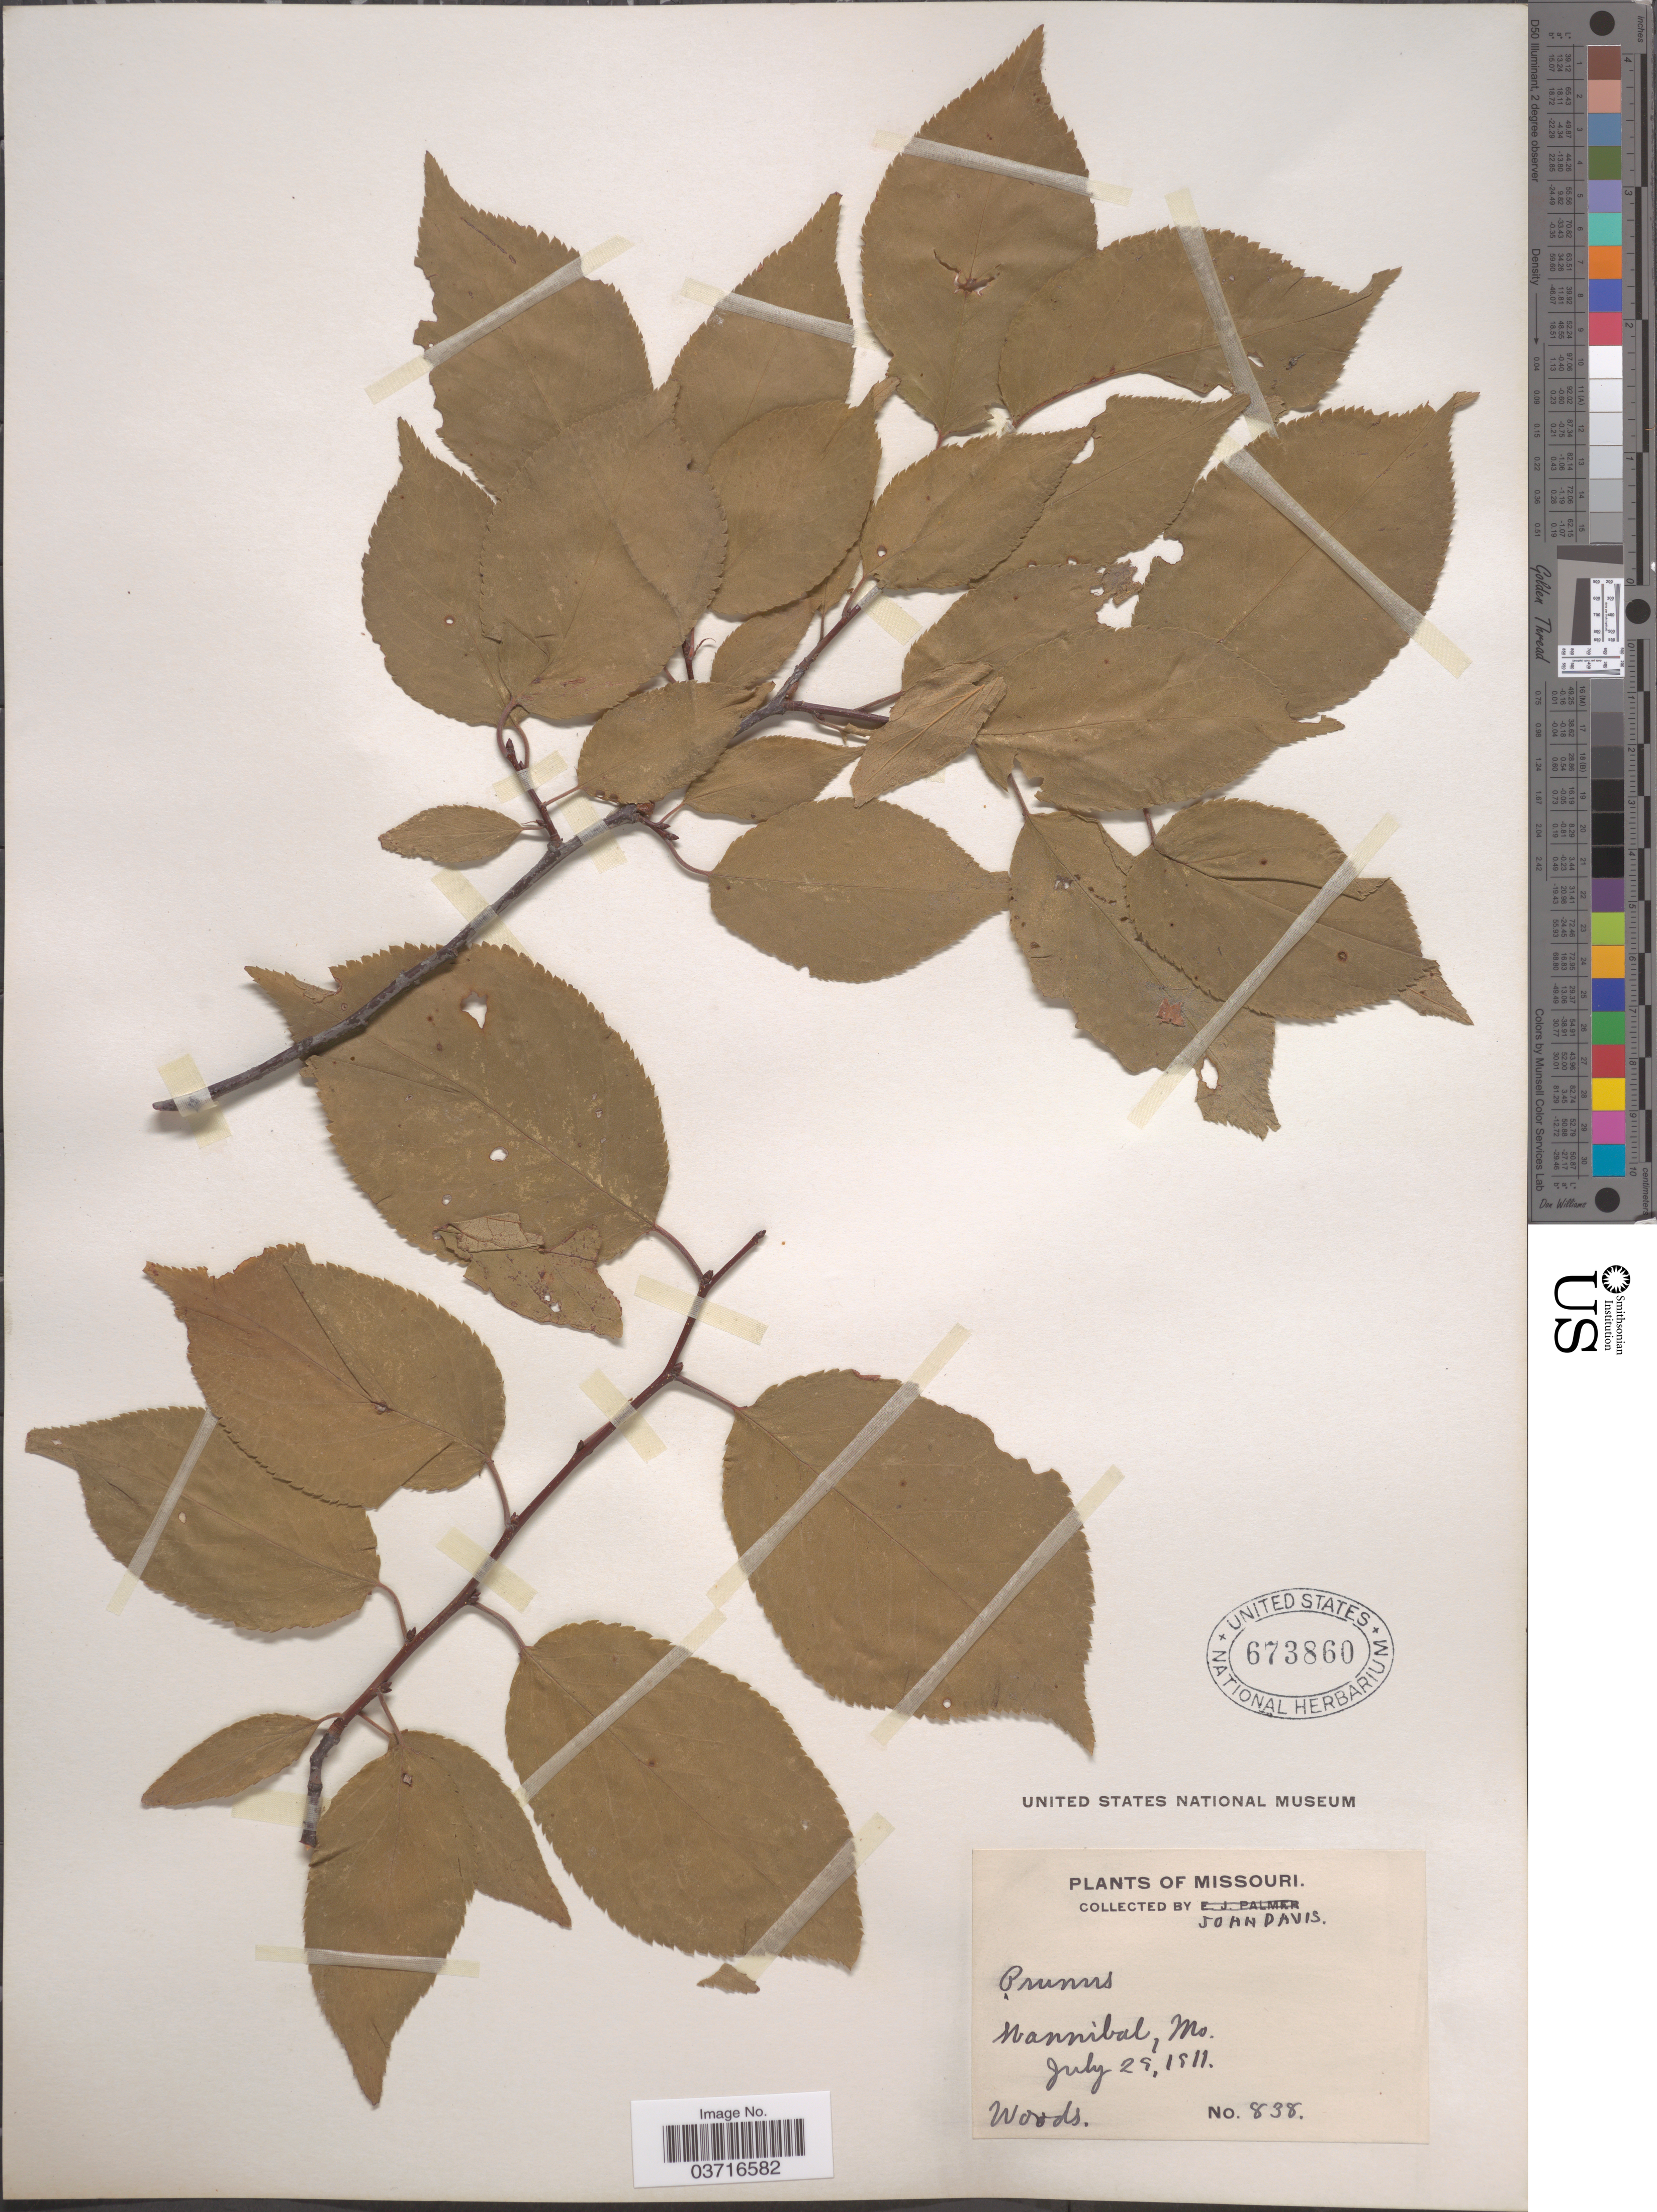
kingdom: Plantae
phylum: Tracheophyta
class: Magnoliopsida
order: Rosales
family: Rosaceae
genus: Prunus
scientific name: Prunus sp.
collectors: J. Davis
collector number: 838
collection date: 1911-07-29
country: United States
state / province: Missouri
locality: Hannibal.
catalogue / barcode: US 673860